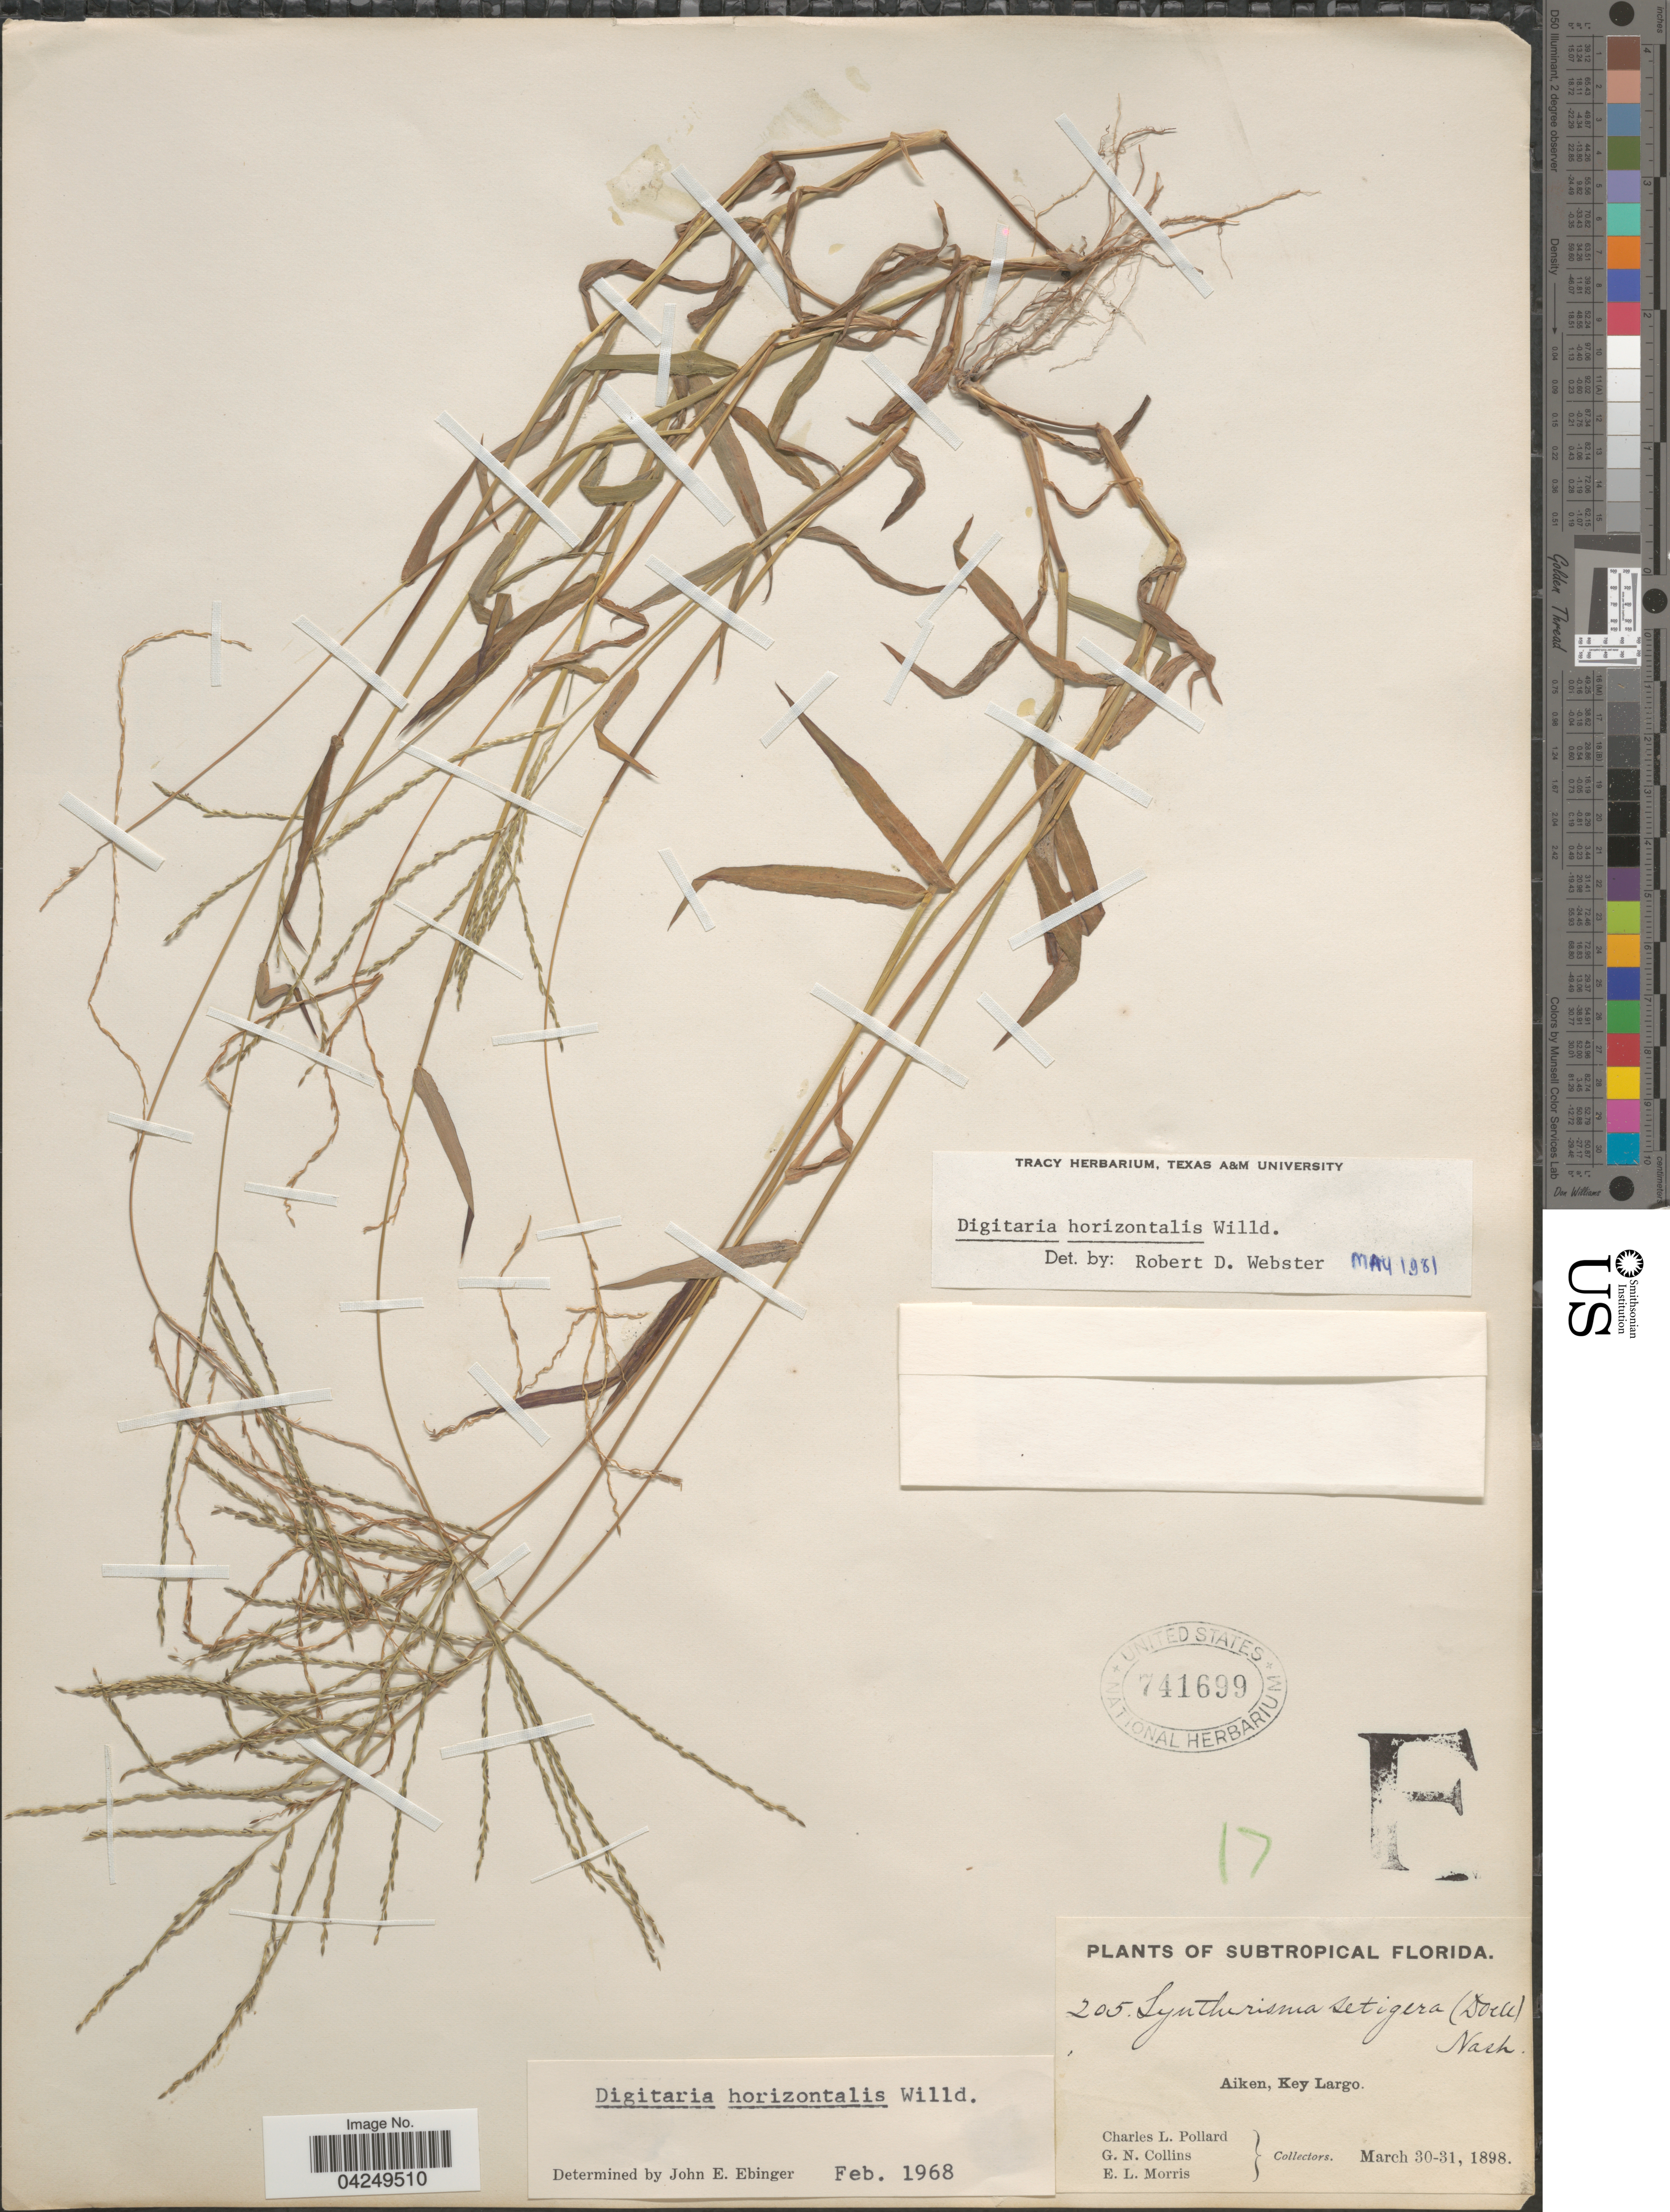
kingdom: Plantae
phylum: Tracheophyta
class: Liliopsida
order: Poales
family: Poaceae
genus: Digitaria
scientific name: Digitaria horizontalis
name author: Willd.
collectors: C. L. Pollard, G. Collins & E. Morris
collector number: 205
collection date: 1898-03-30/1898-03-31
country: United States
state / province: Florida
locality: Subtropical Florida. Aiken, Key Largo.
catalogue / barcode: US 741699